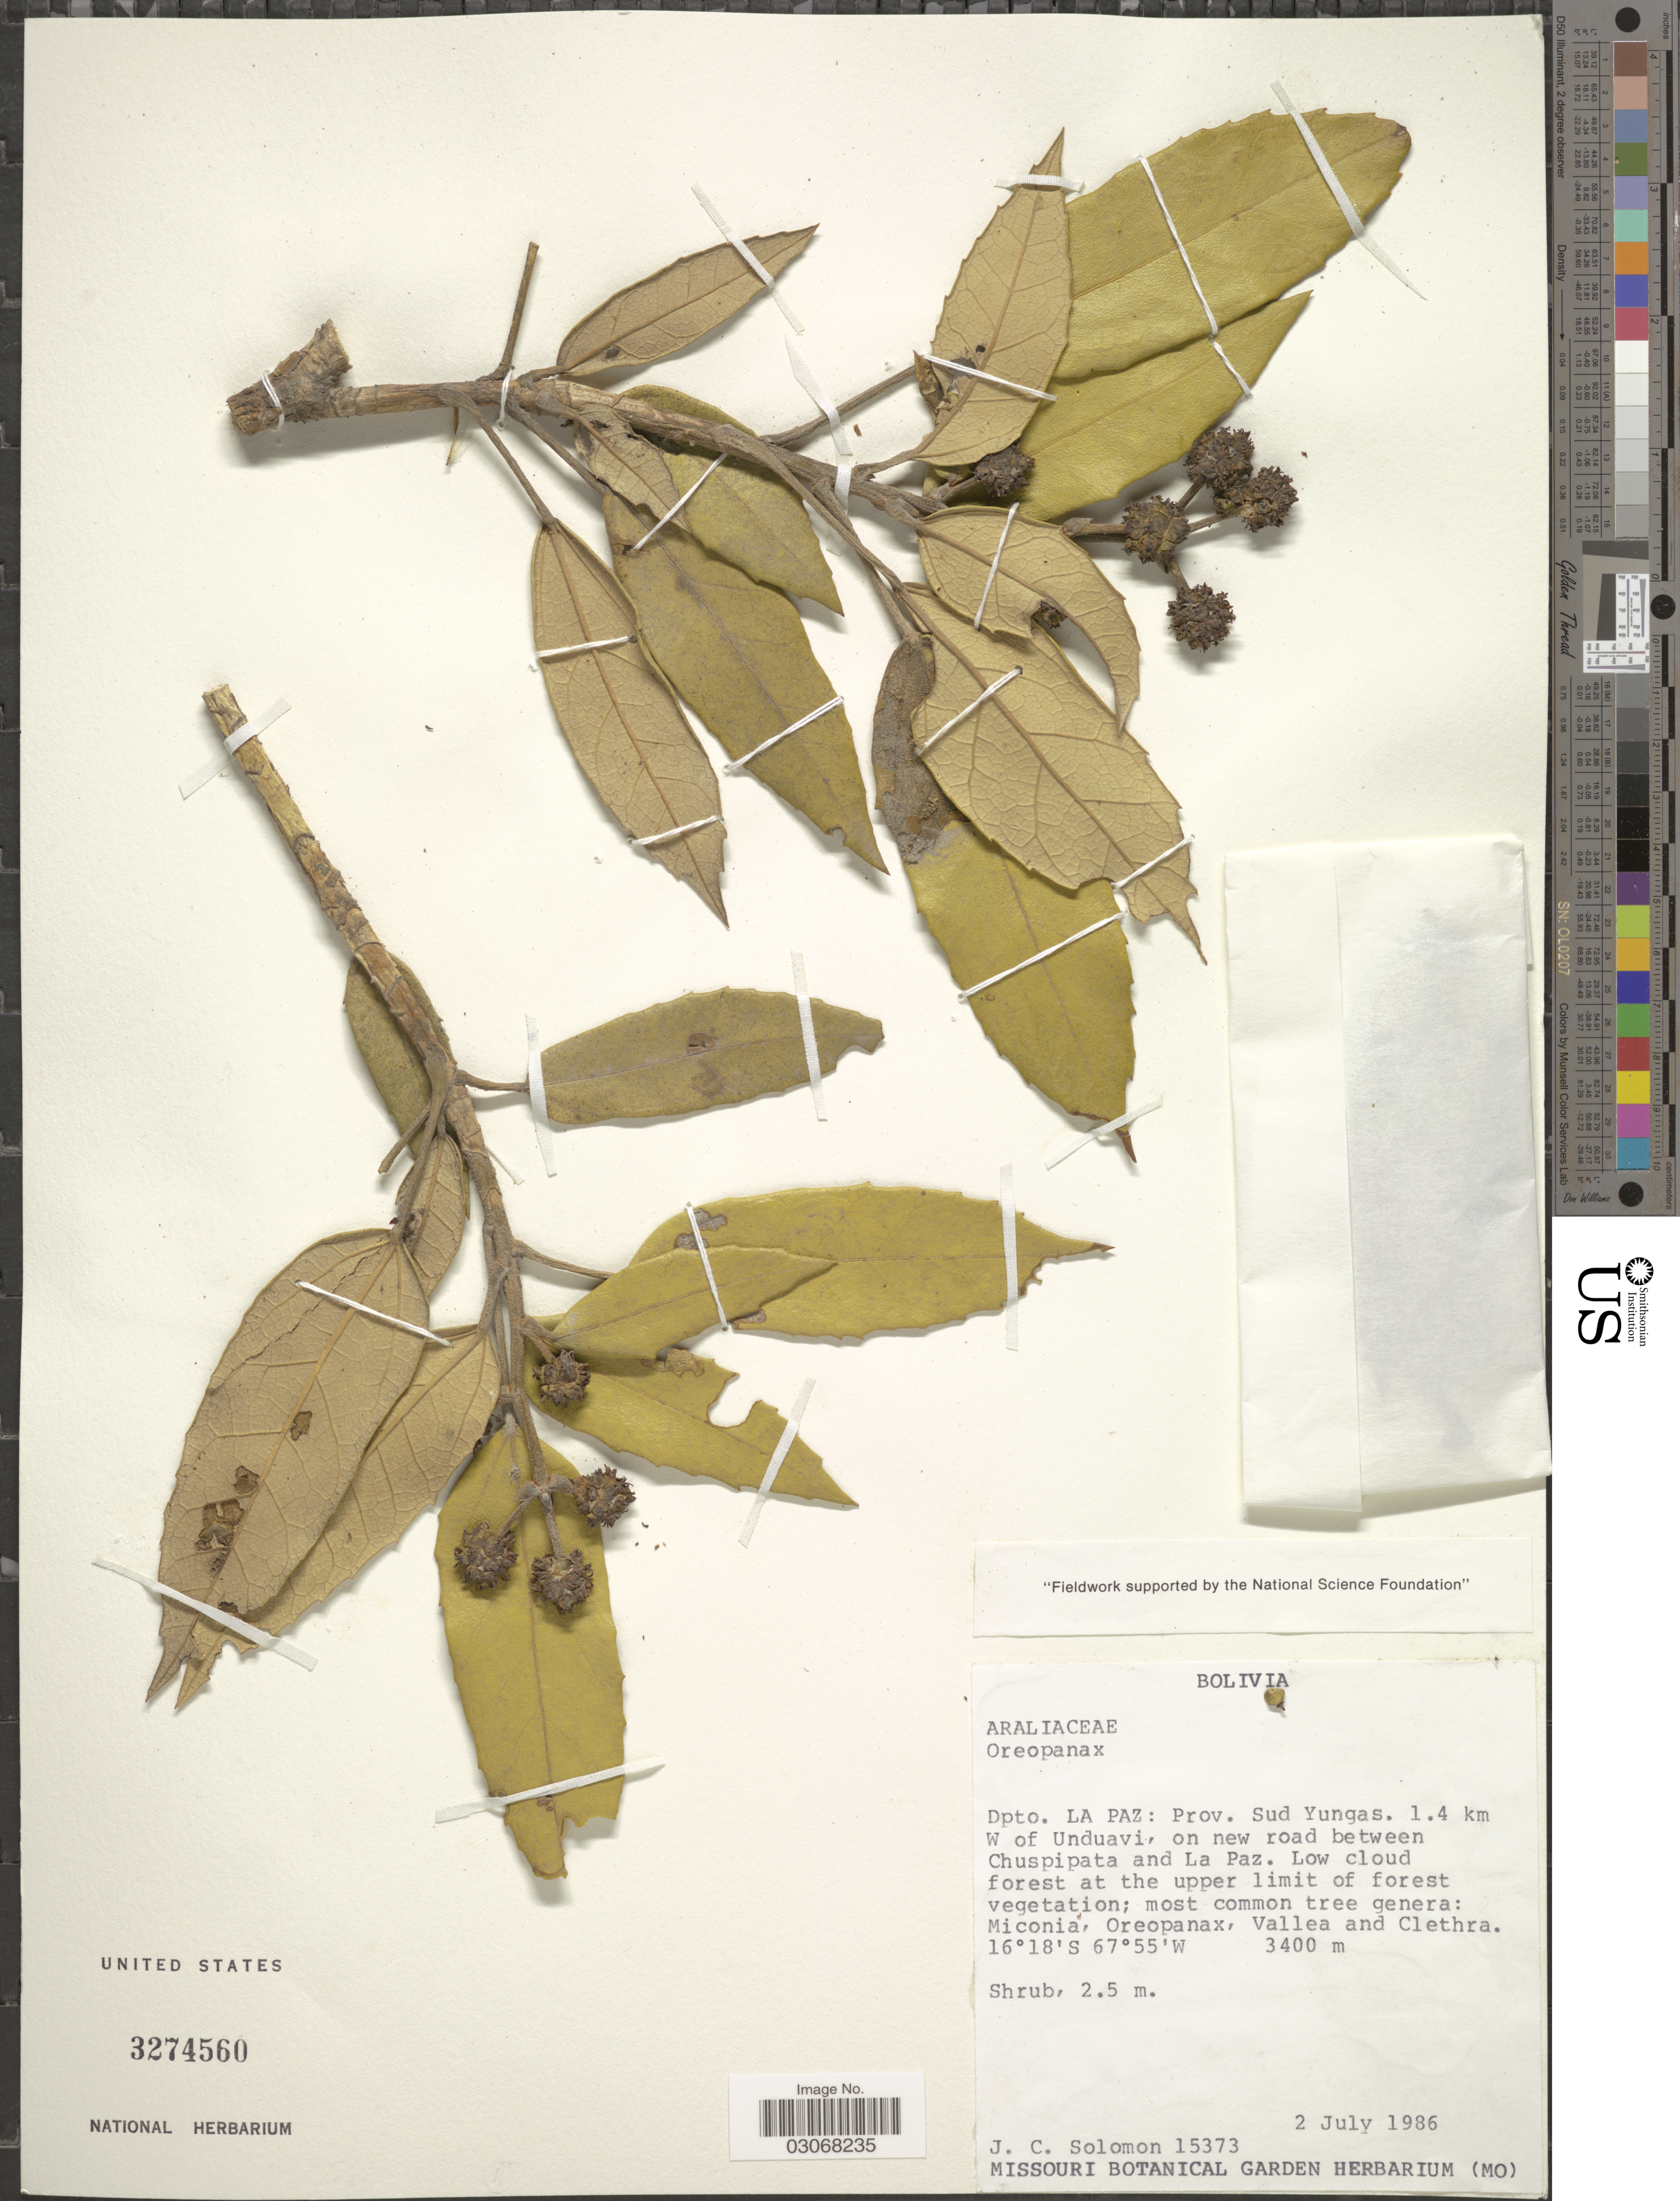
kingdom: Plantae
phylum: Tracheophyta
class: Magnoliopsida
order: Apiales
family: Araliaceae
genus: Oreopanax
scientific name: Oreopanax sp.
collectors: J. C. Solomon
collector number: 15373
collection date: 1986-07-02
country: Bolivia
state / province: La Paz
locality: Dpto. La Paz: Prov. Sud Yungas. 1.4 km W of Unduavi, on new road between Chuspipata and La Paz.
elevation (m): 3400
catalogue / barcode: US 3274560